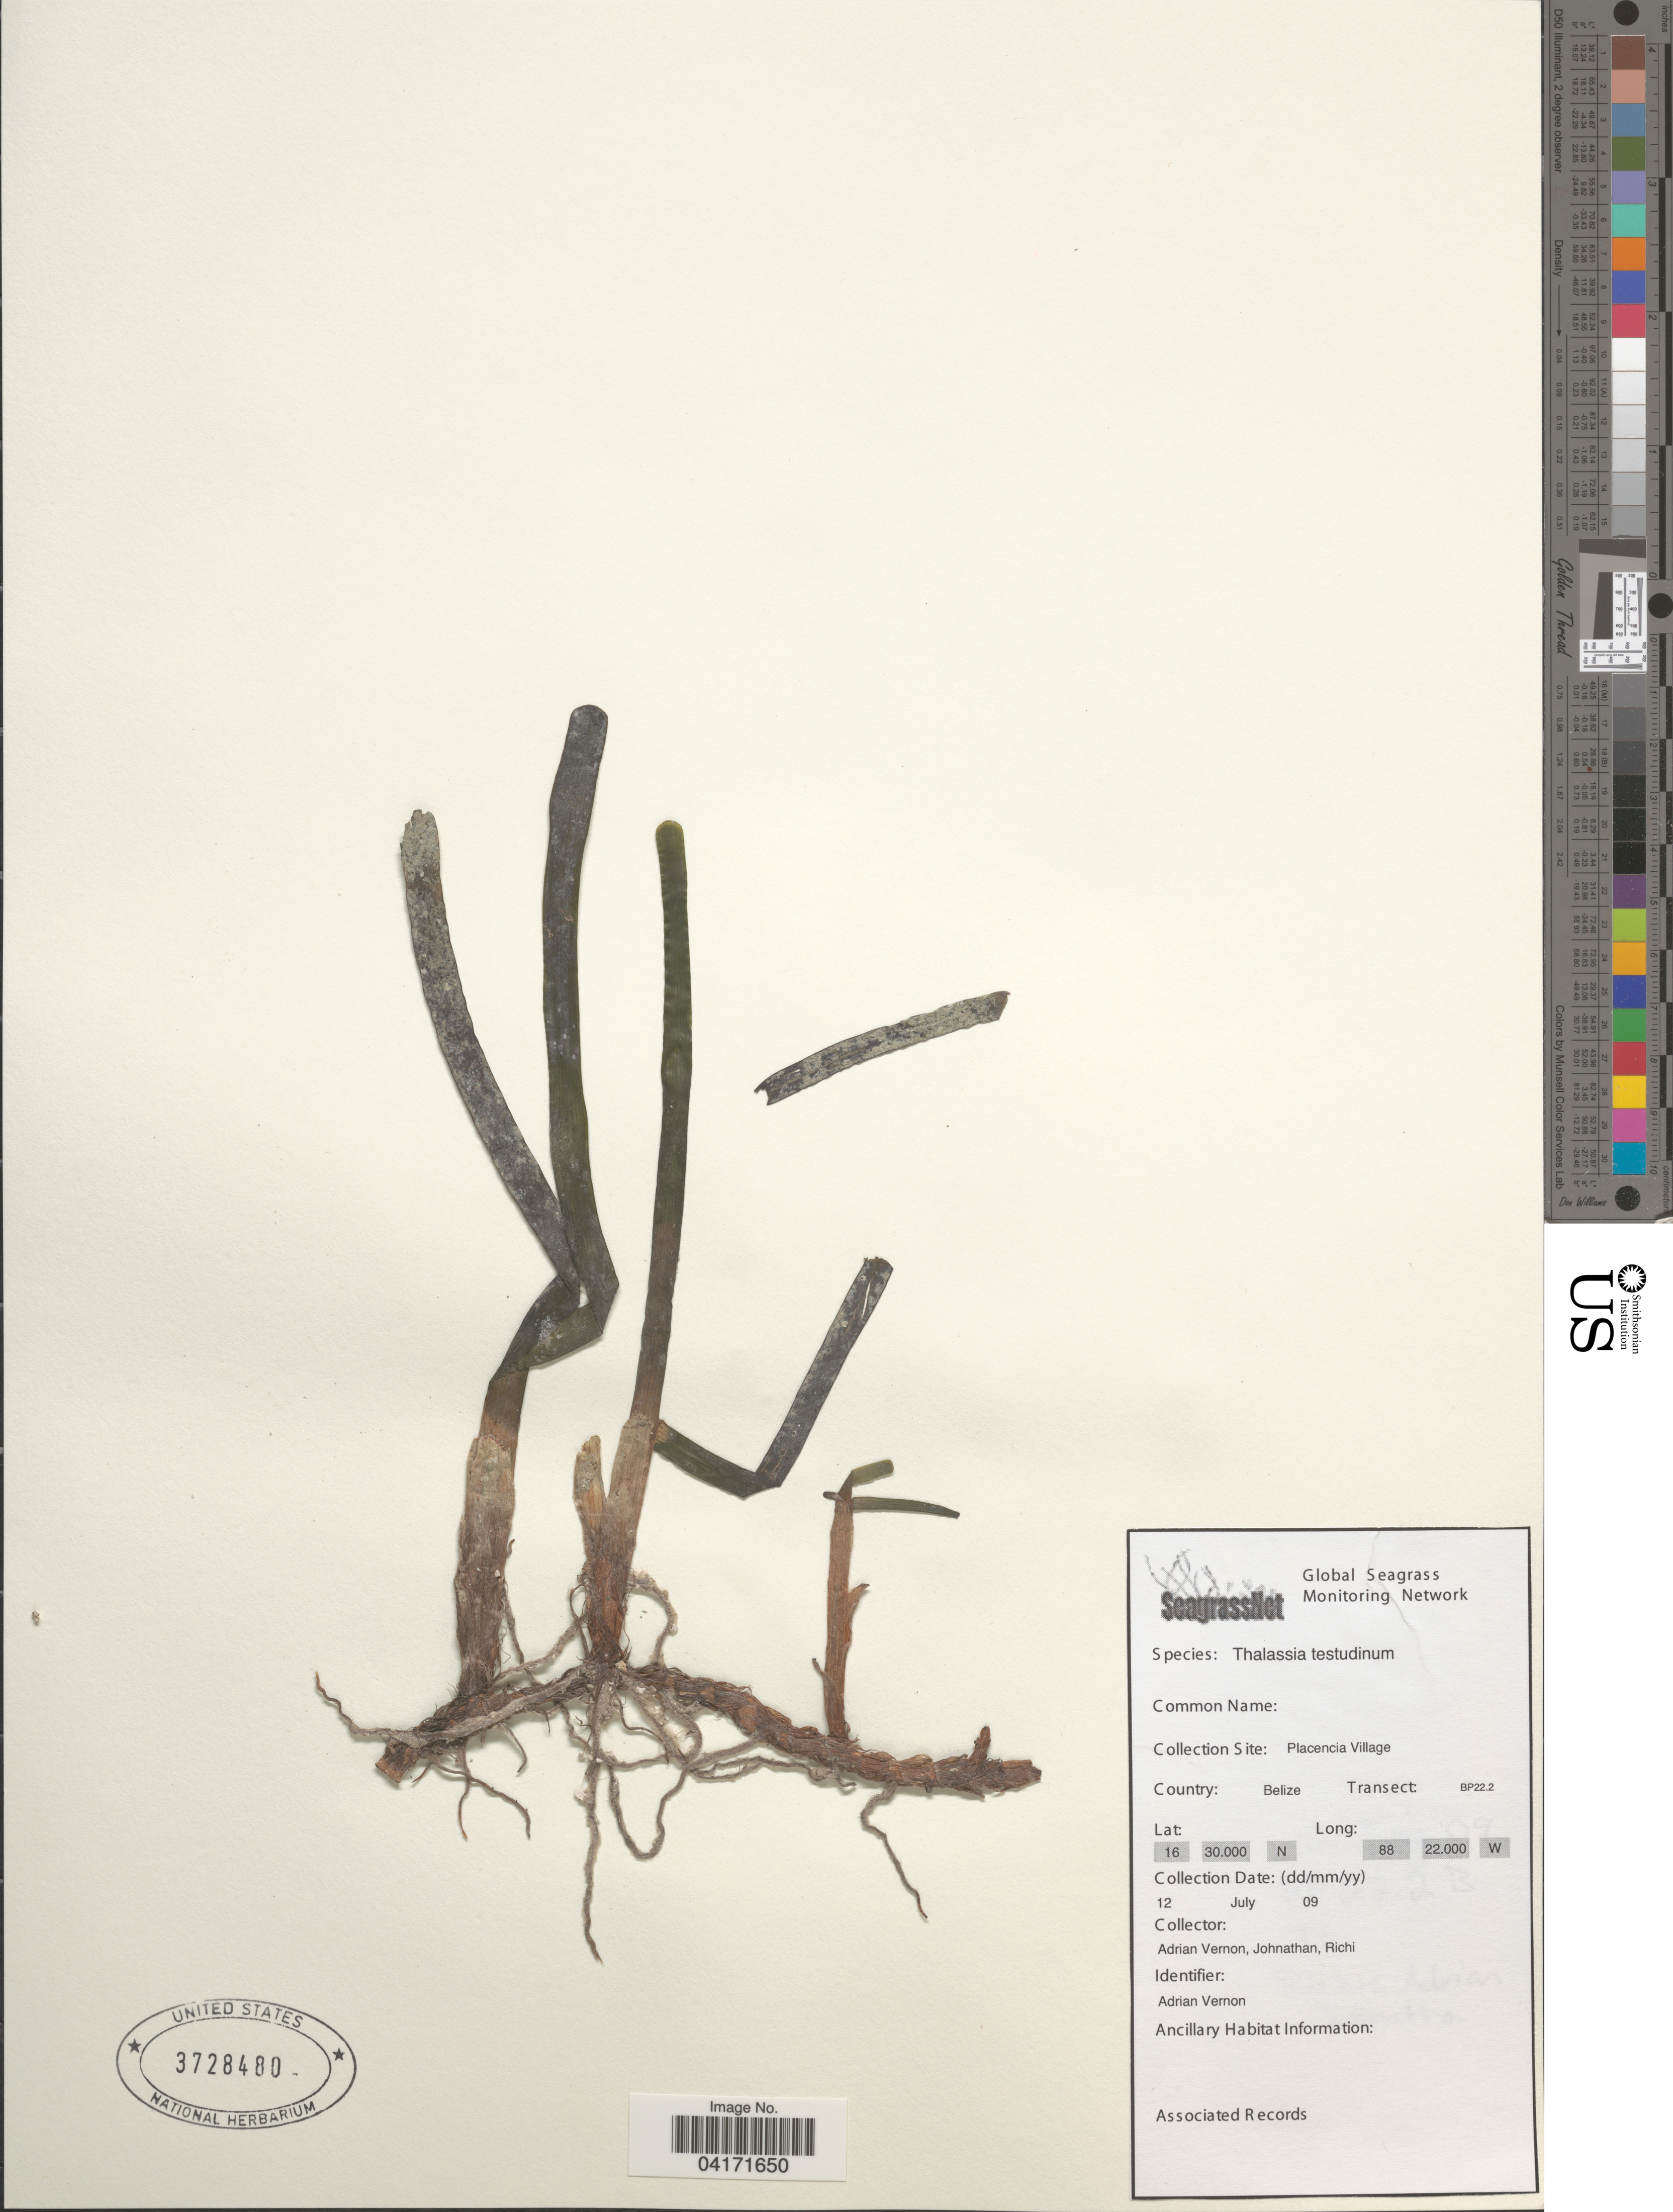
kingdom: Plantae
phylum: Tracheophyta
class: Liliopsida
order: Alismatales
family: Hydrocharitaceae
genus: Thalassia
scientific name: Thalassia testudinum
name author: Banks & Sol. ex K.D. Koenig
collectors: A. Vernon, Johnathan & Richi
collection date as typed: Transcribed d/m/y: 12/7/9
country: Belize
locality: Placencia Village. Transect: BP22.2.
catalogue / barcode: US 3728480